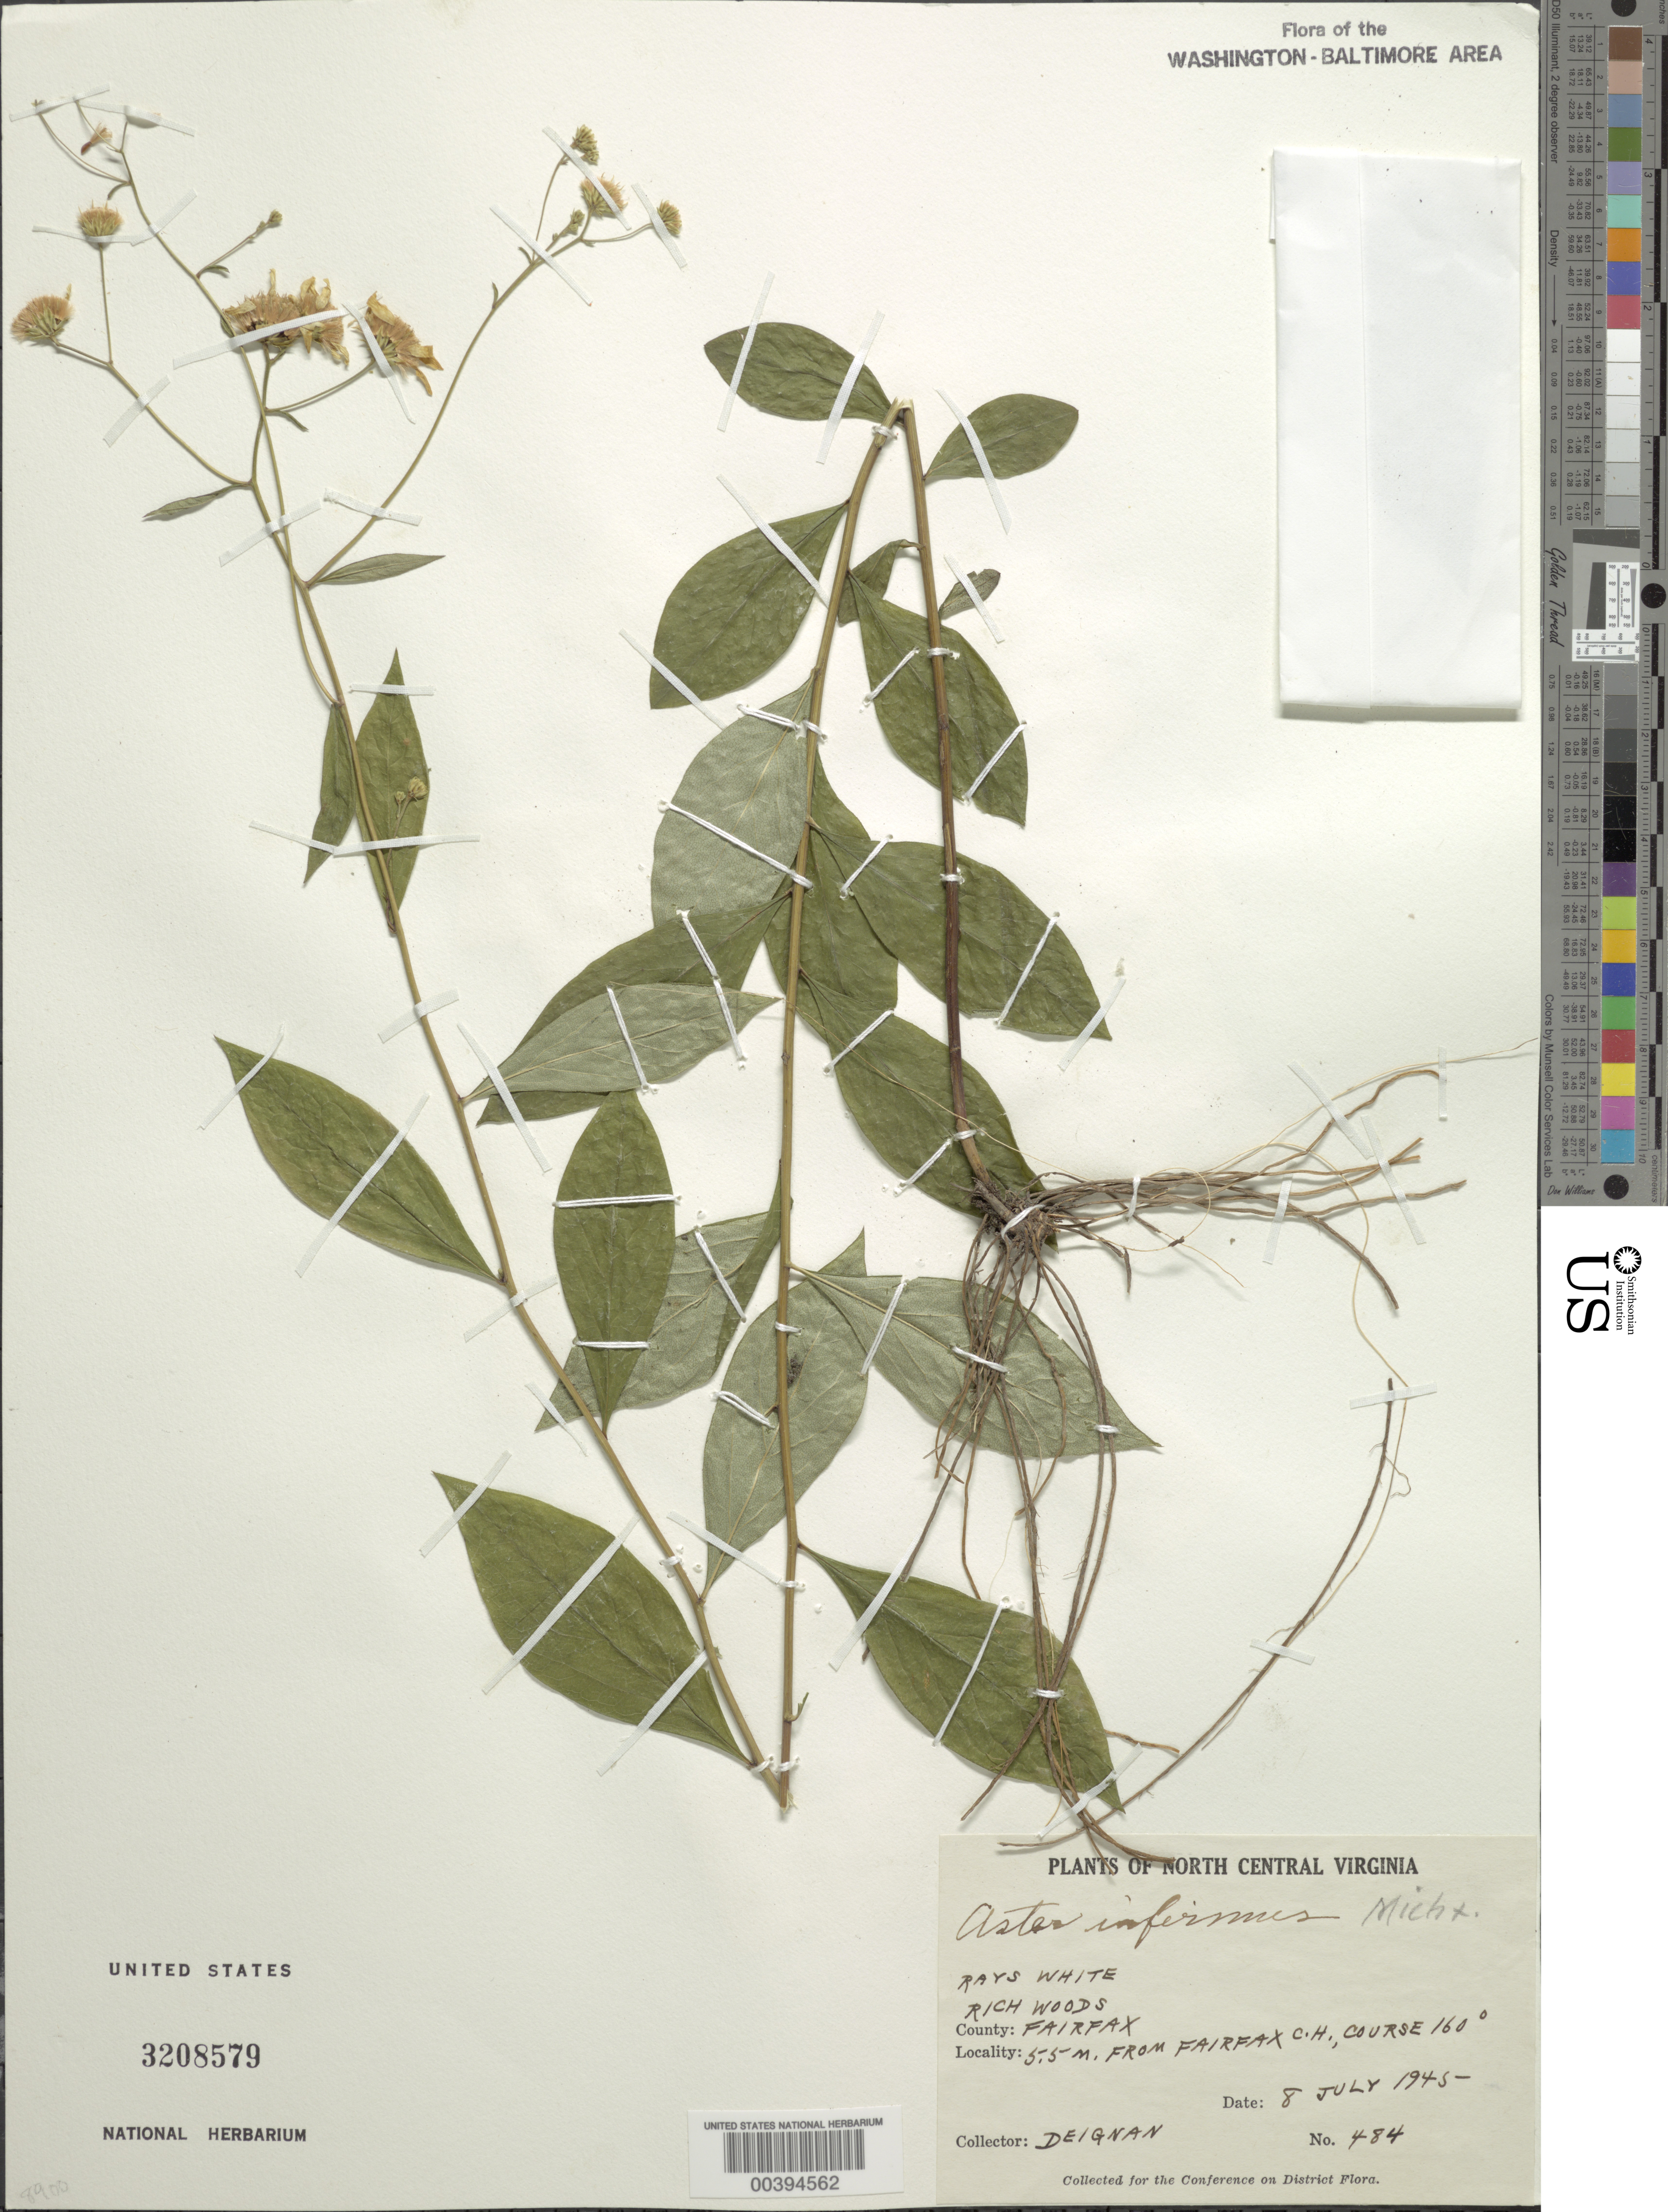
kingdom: Plantae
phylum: Tracheophyta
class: Magnoliopsida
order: Asterales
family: Asteraceae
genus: Doellingeria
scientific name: Doellingeria infirma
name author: (Michx.) Greene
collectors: H. Deignan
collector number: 484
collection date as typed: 08 Jul 1945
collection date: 1945-07-08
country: United States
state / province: Virginia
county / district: Fairfax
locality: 5.5 M from Fairfax County Court House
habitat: Old field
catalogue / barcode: US 3208579